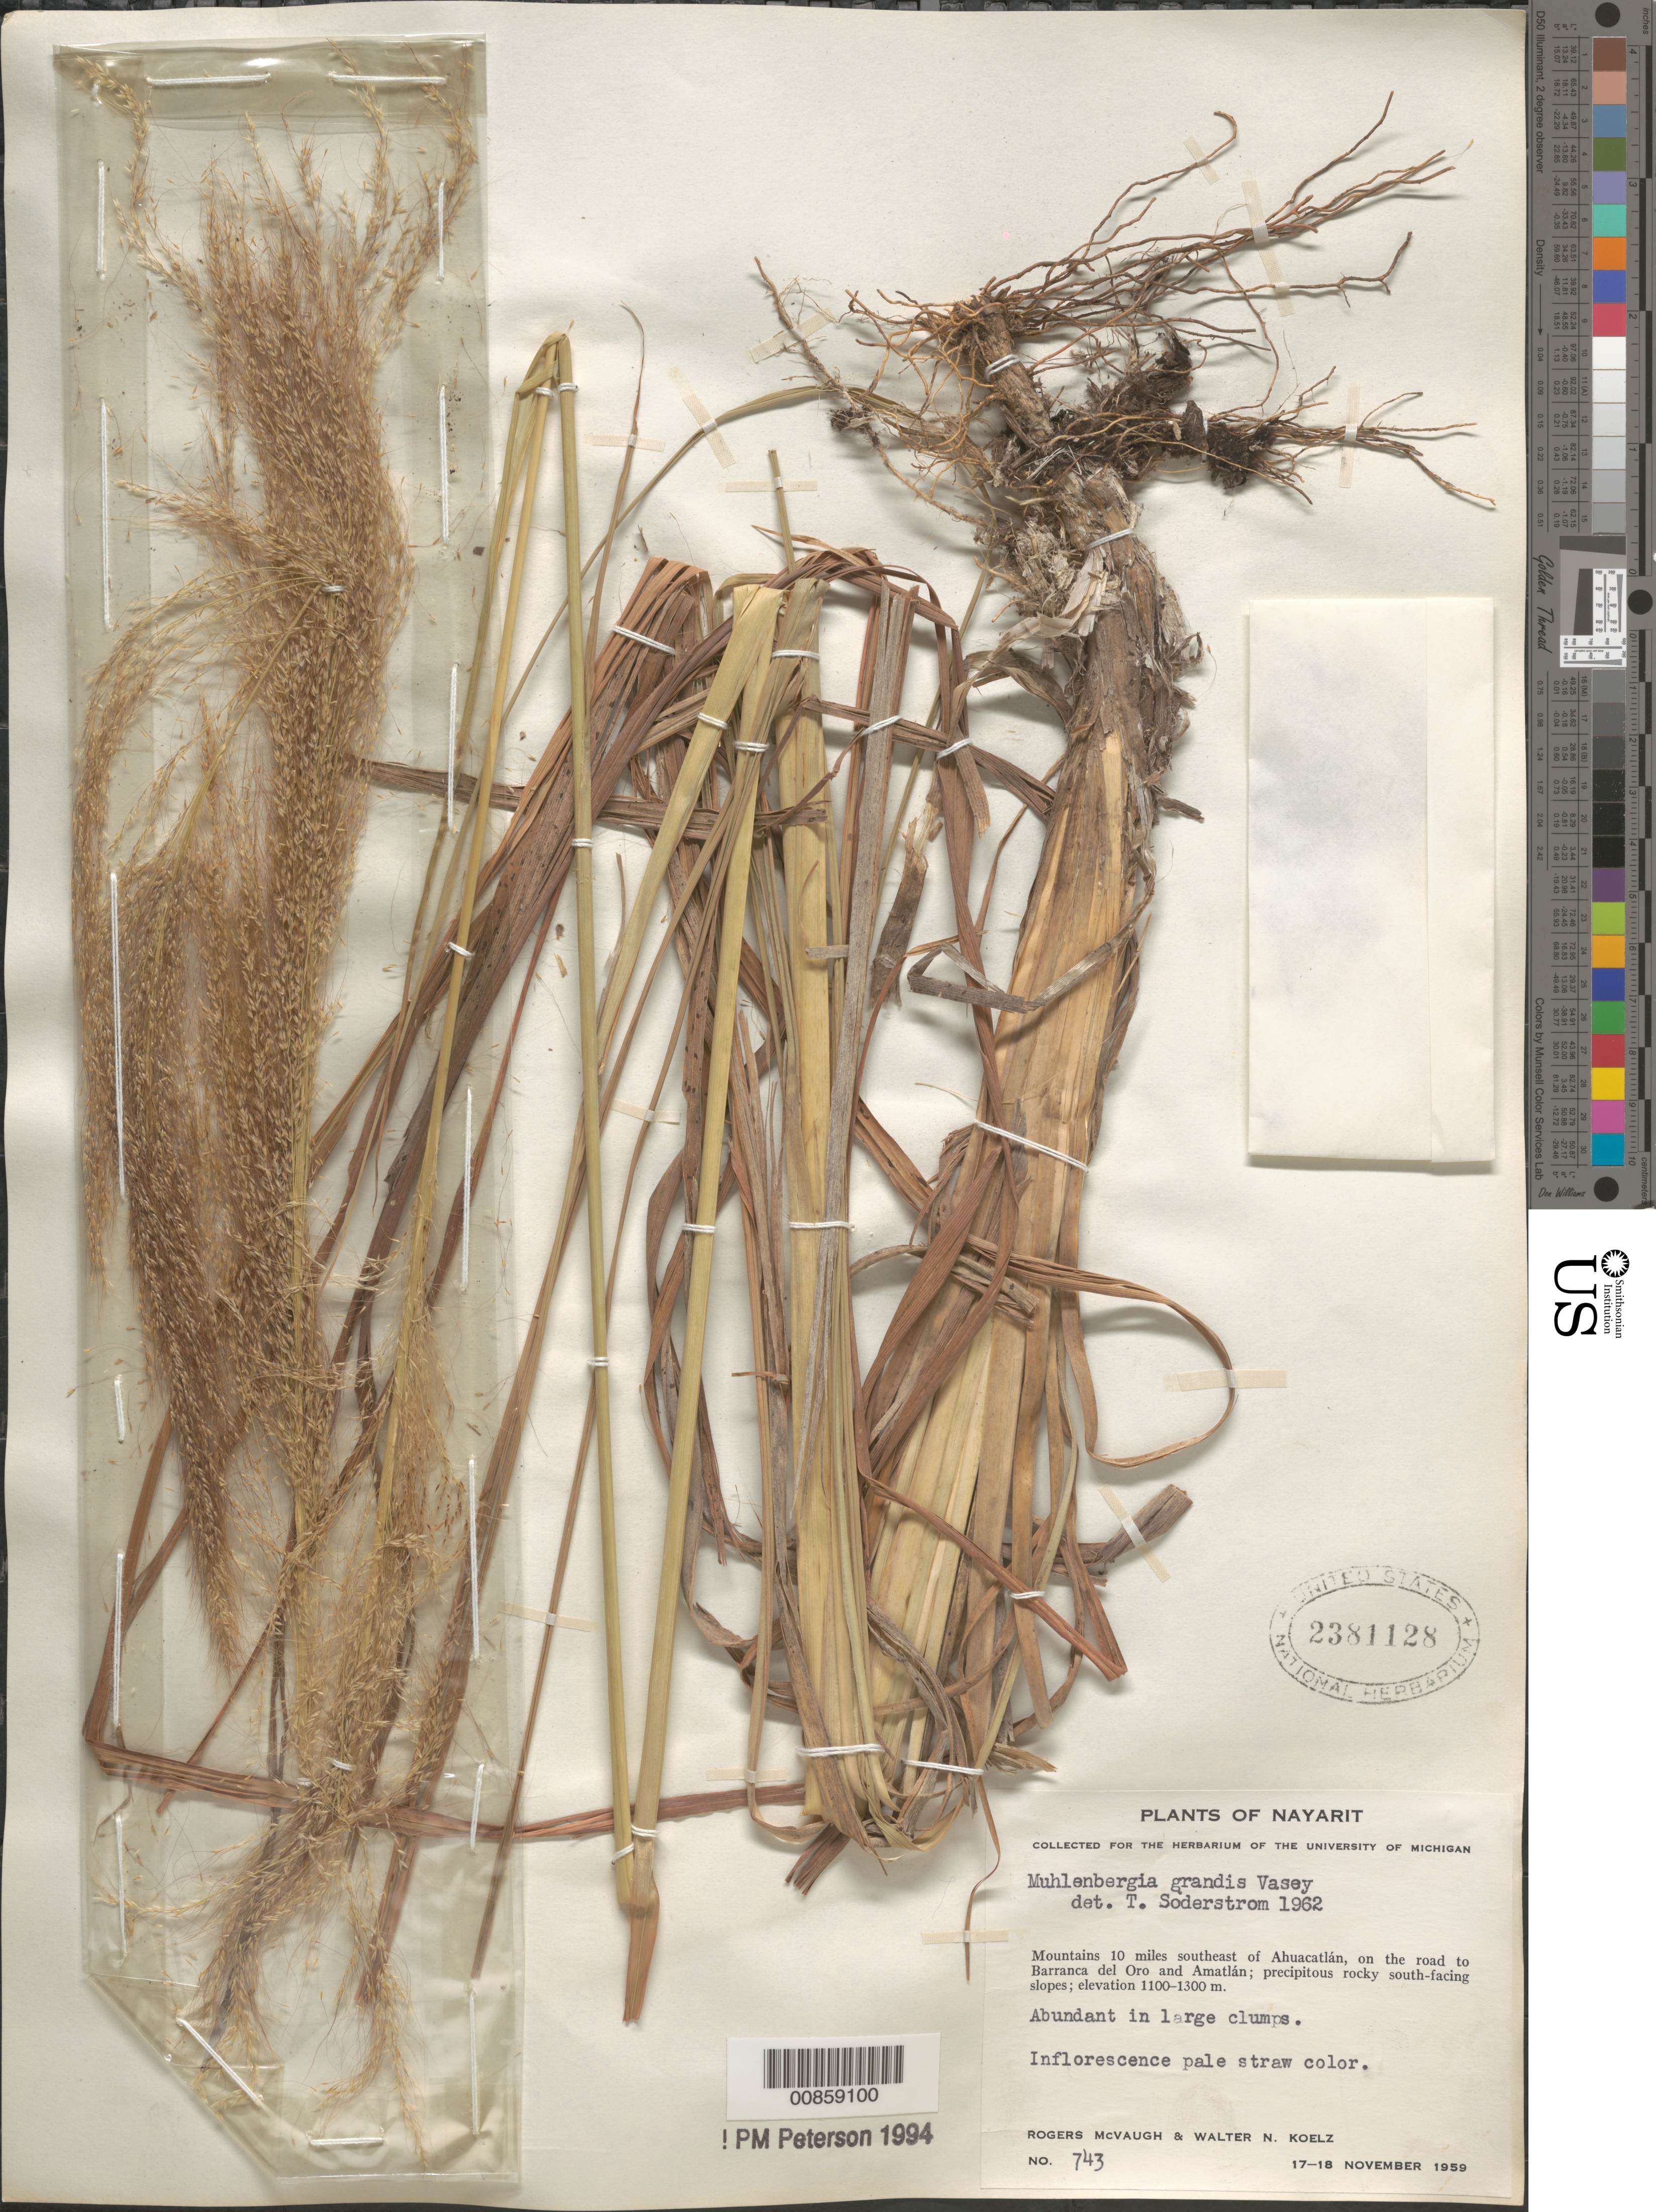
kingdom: Plantae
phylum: Tracheophyta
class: Liliopsida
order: Poales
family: Poaceae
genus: Muhlenbergia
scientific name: Muhlenbergia grandis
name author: Vasey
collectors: R. McVaugh & W. N. Koelz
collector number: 743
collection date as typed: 17 Nov 1959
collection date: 1959-11-17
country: Mexico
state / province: Nayarit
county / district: Amatlán de Cañas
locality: Mountains 10 mi SE of Ahuacatlán, on the road to Barranca del Oro and Amatlán, mpio. Amatlán de Cañas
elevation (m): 1100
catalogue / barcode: US 2381128